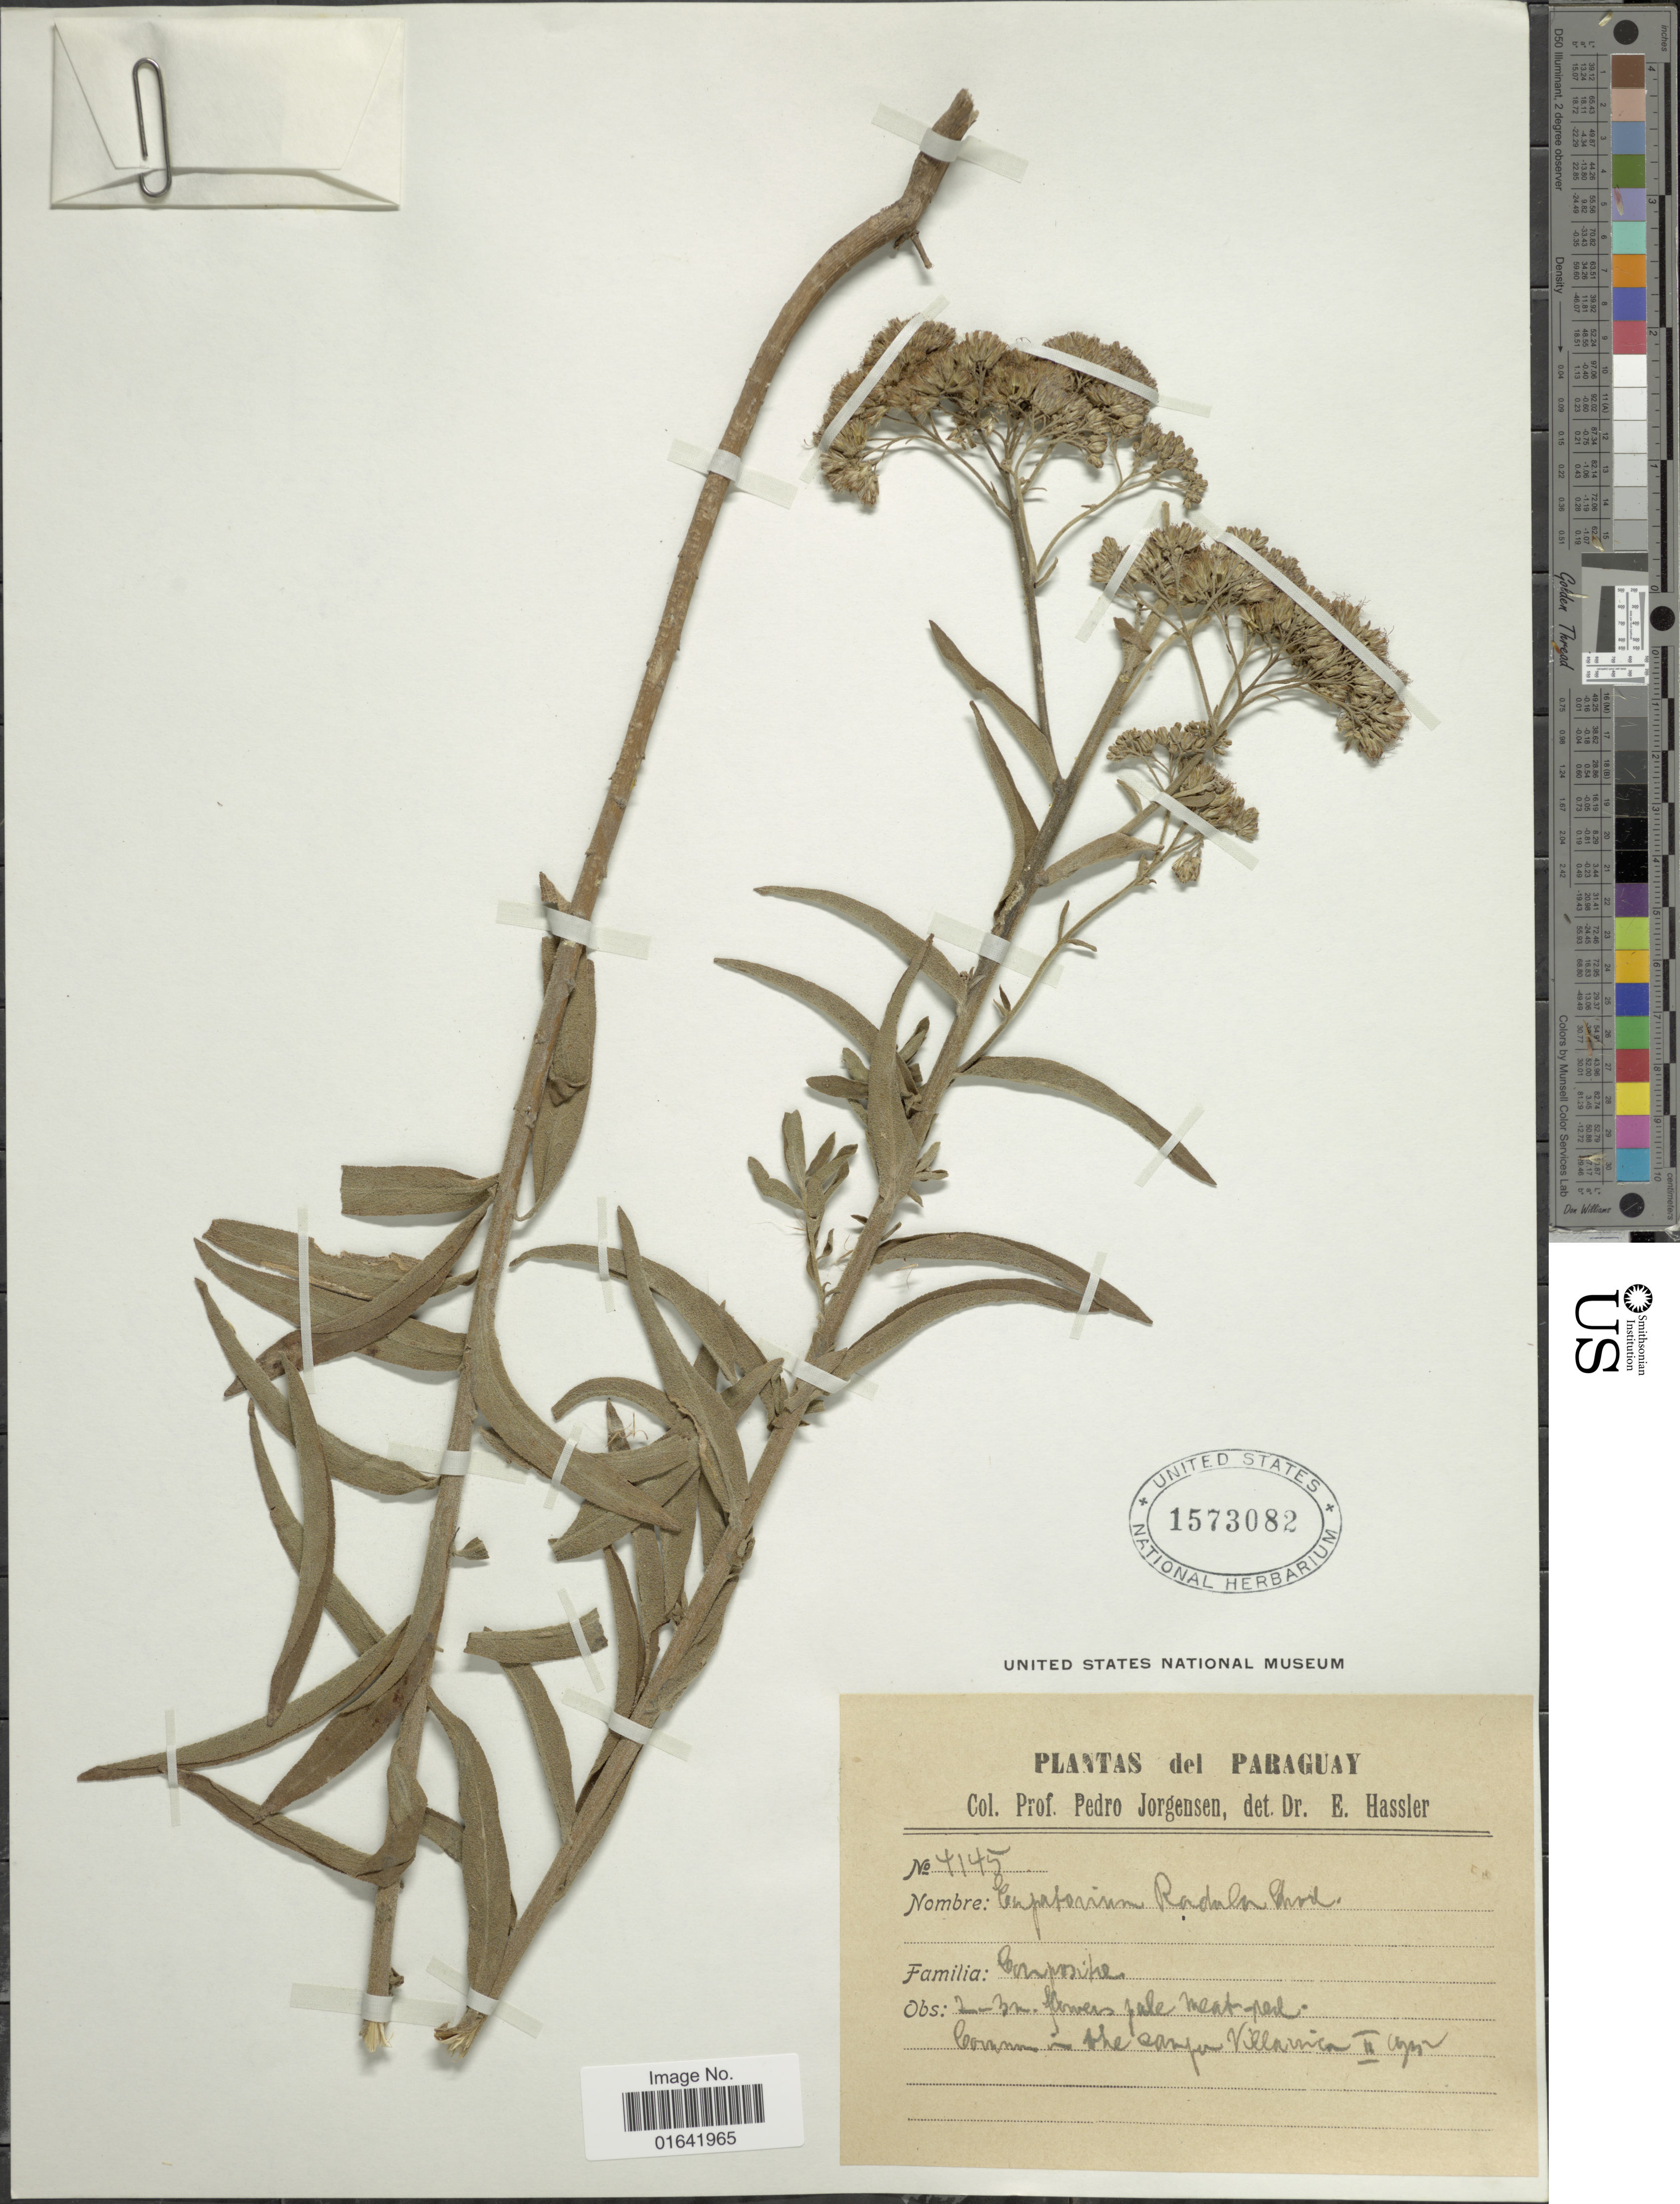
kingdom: Plantae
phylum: Tracheophyta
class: Magnoliopsida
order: Asterales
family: Asteraceae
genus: Disynaphia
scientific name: Disynaphia radula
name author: (Chodat) R.M. King & H. Rob.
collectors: P. Jörgensen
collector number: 4145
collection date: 1902-02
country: Paraguay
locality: Common in the campo Villarica.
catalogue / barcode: US 1573082